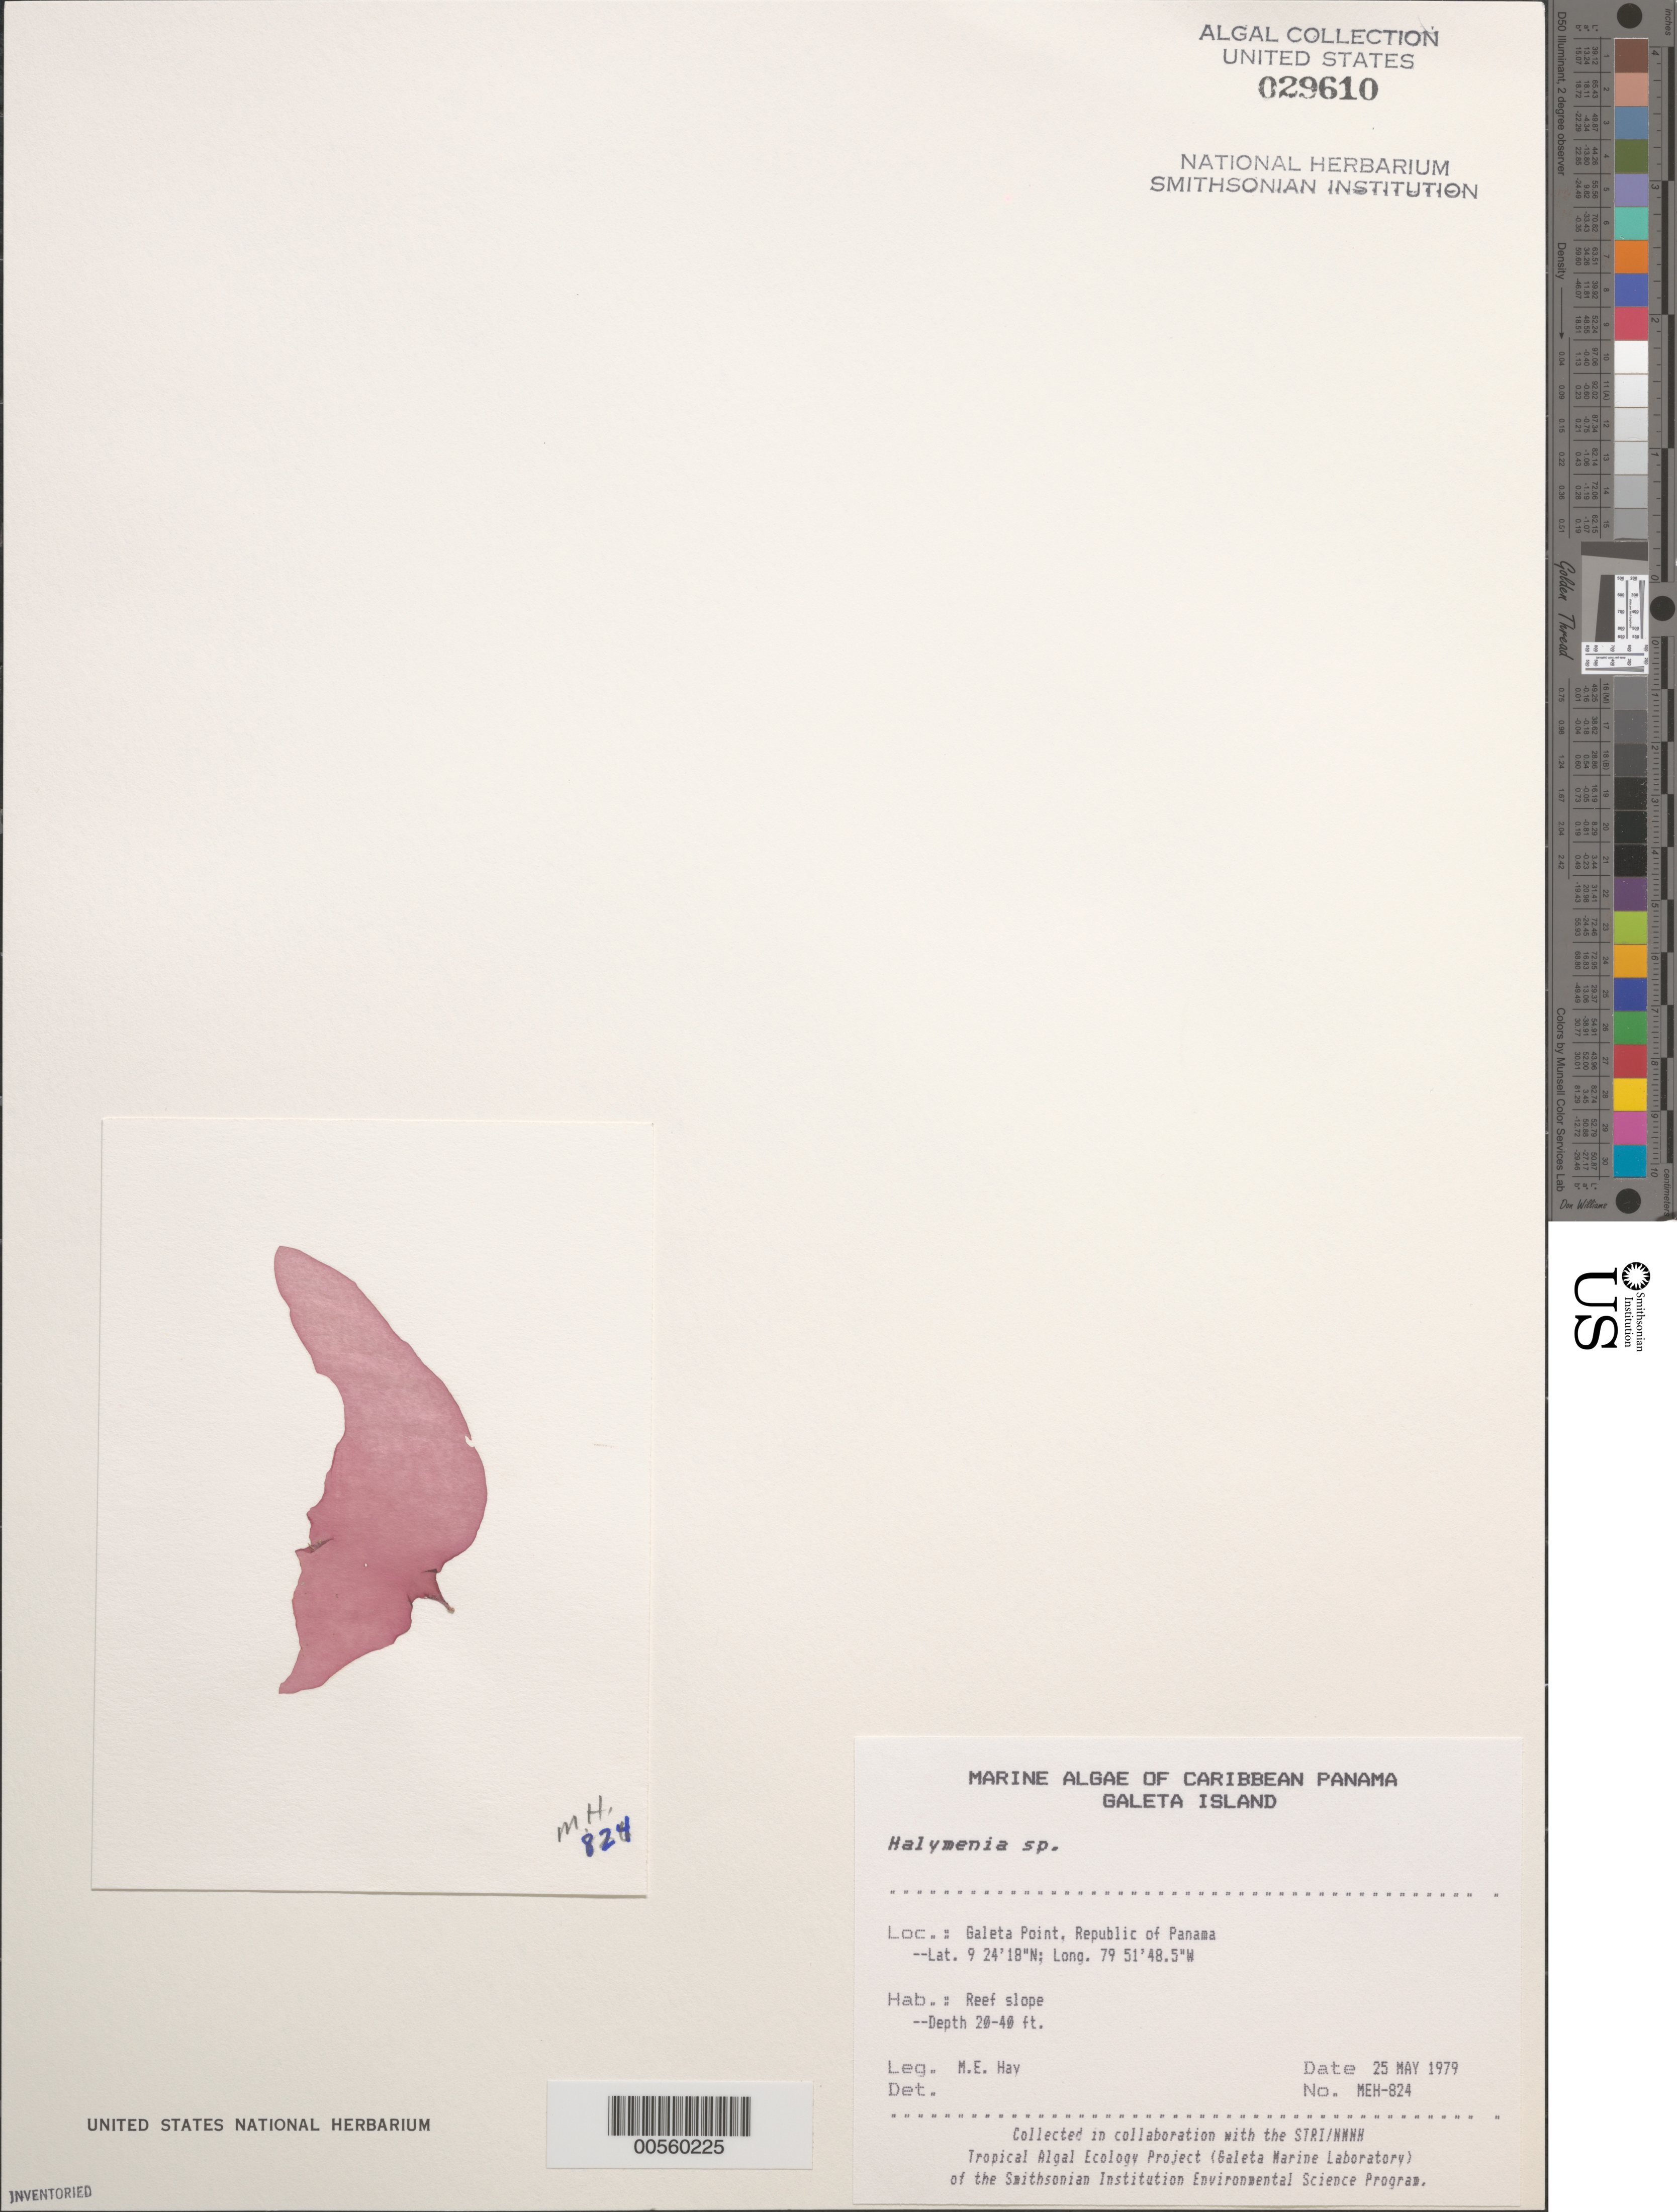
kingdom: Plantae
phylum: Rhodophyta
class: Florideophyceae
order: Halymeniales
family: Halymeniaceae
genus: Halymenia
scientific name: Halymenia sp.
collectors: M. E. Hay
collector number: MEH-824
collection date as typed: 25 May 1979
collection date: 1979-05-25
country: Panama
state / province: Colón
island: Galeta Island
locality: Galeta Point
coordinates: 9 24' 18" N, 79 51' 48.5" W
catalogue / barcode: US 29610